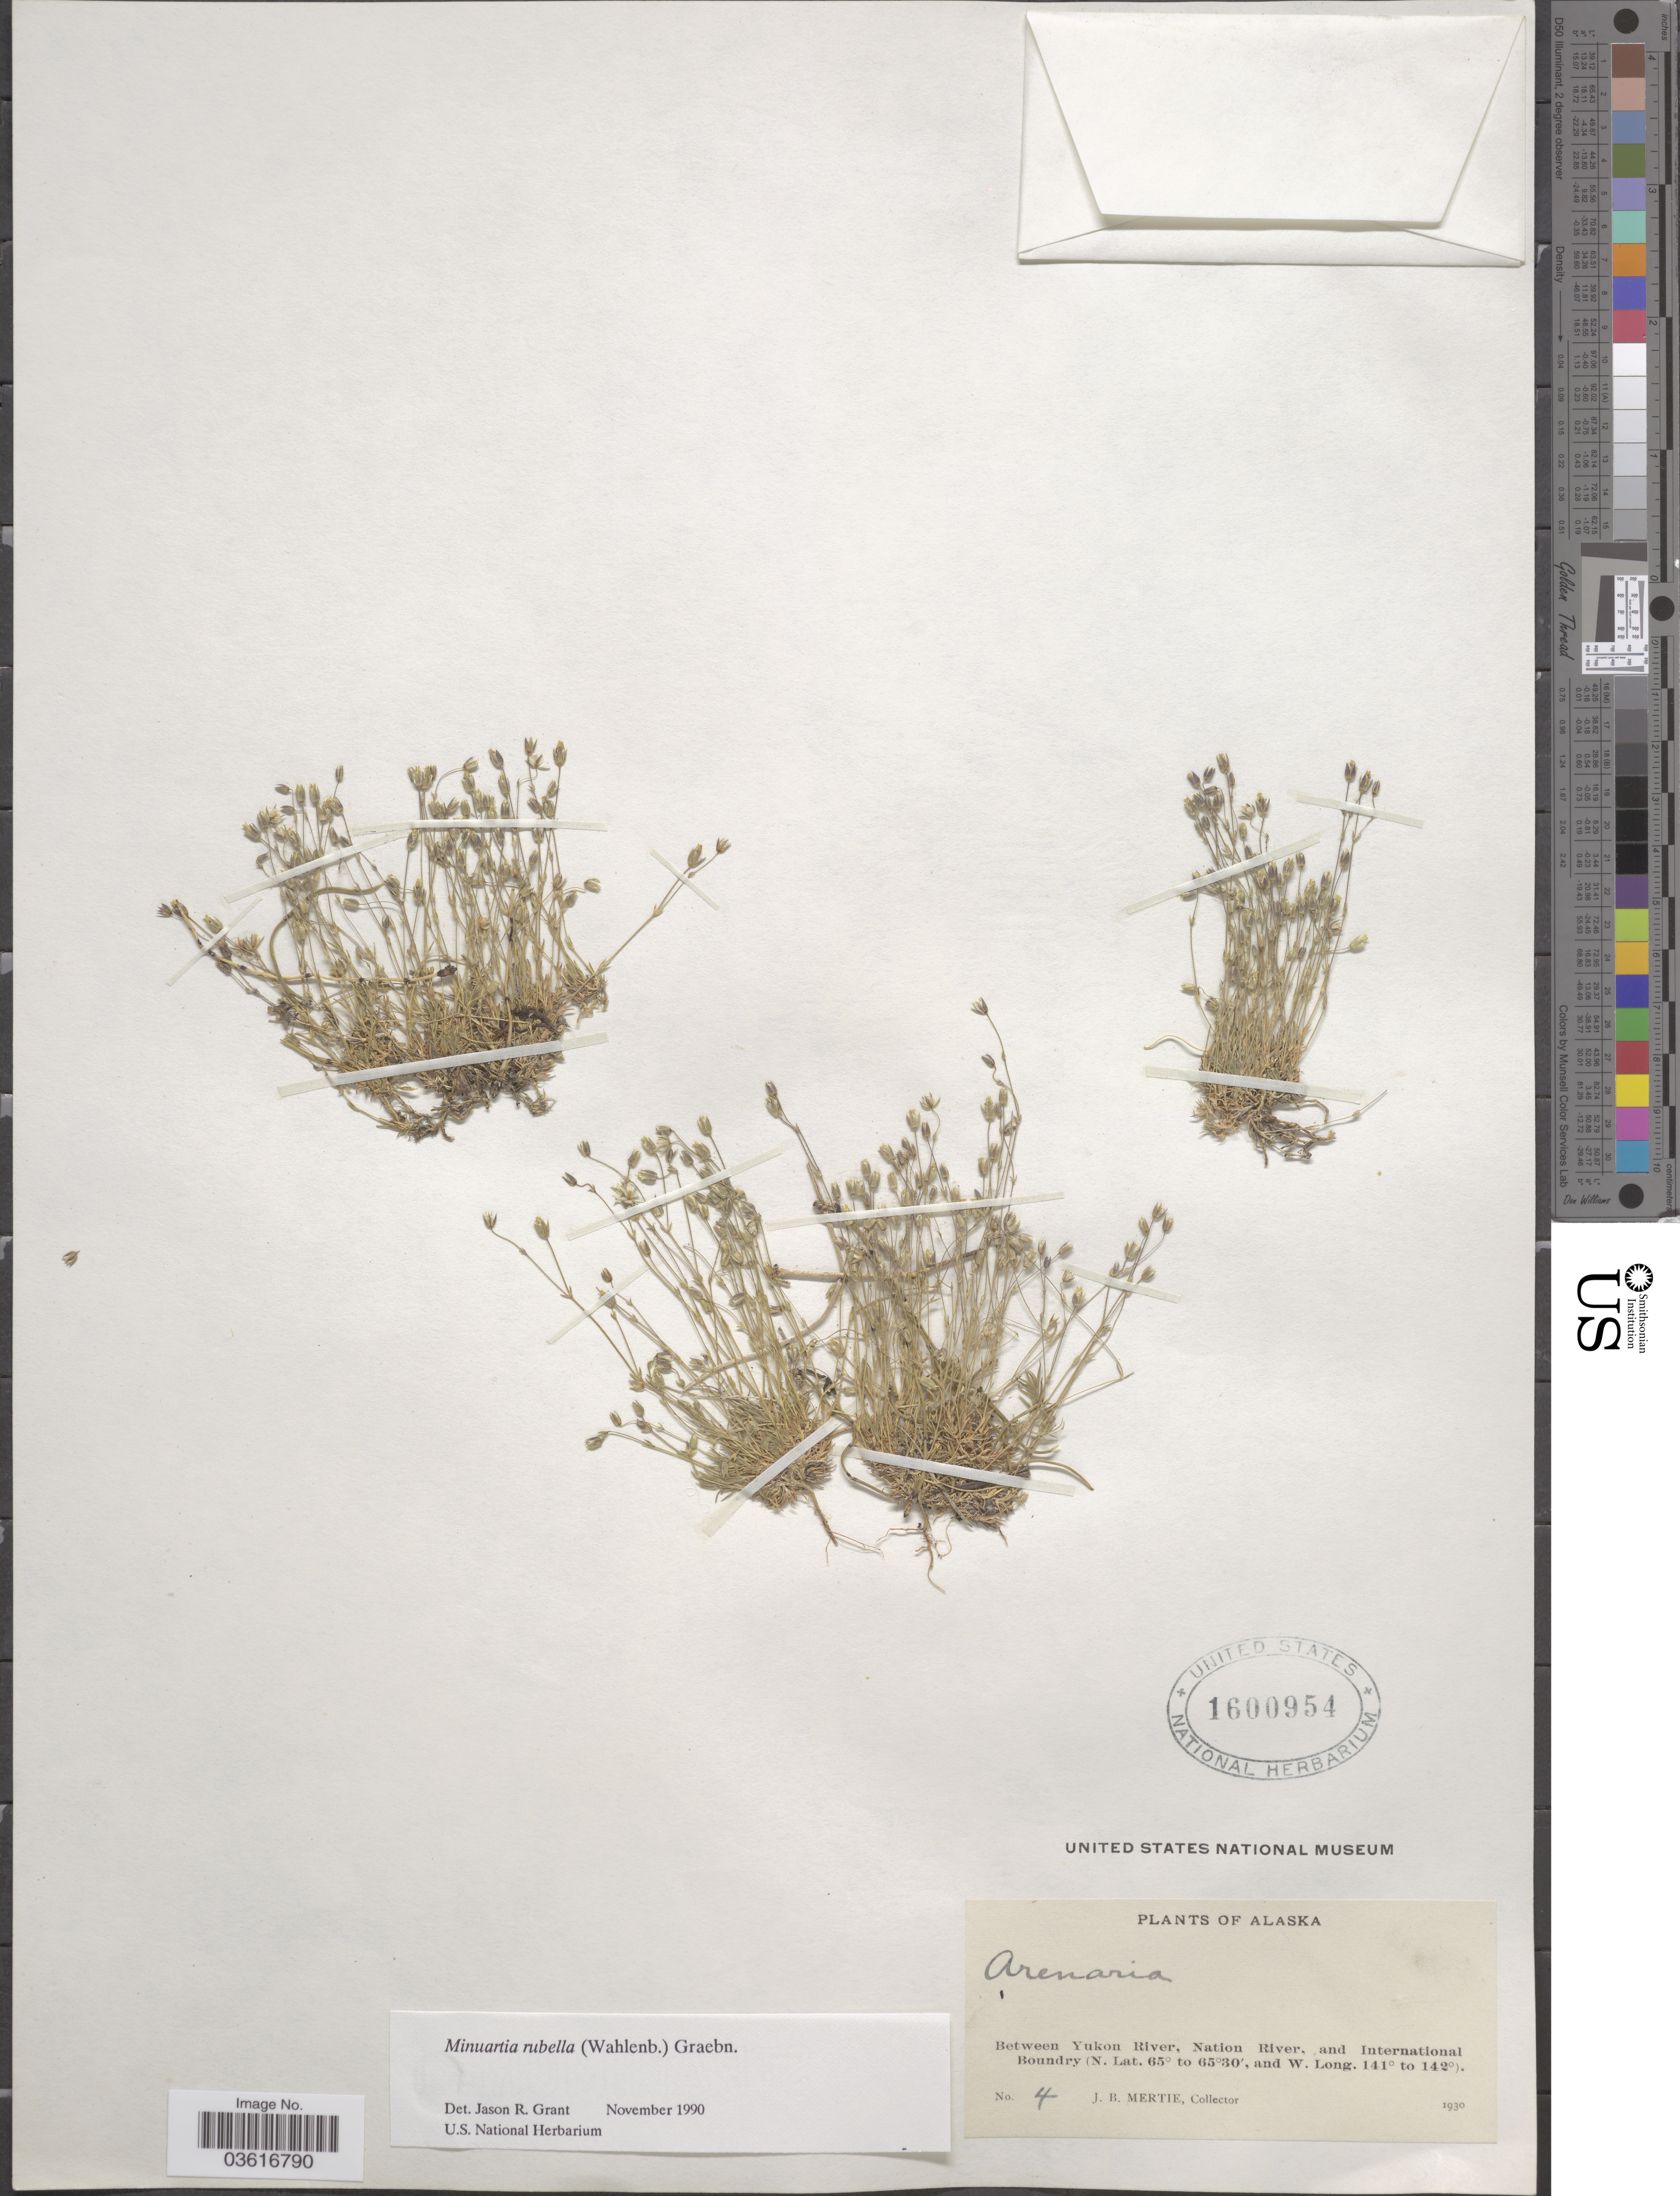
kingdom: Plantae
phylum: Tracheophyta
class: Magnoliopsida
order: Caryophyllales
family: Caryophyllaceae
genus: Minuartia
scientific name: Minuartia rubella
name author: (Wahlenb.) Hiern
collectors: J. Mertie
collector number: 4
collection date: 1930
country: United States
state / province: Alaska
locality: Between Yukon River, Nation River, and International Boundary.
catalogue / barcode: US 1600954